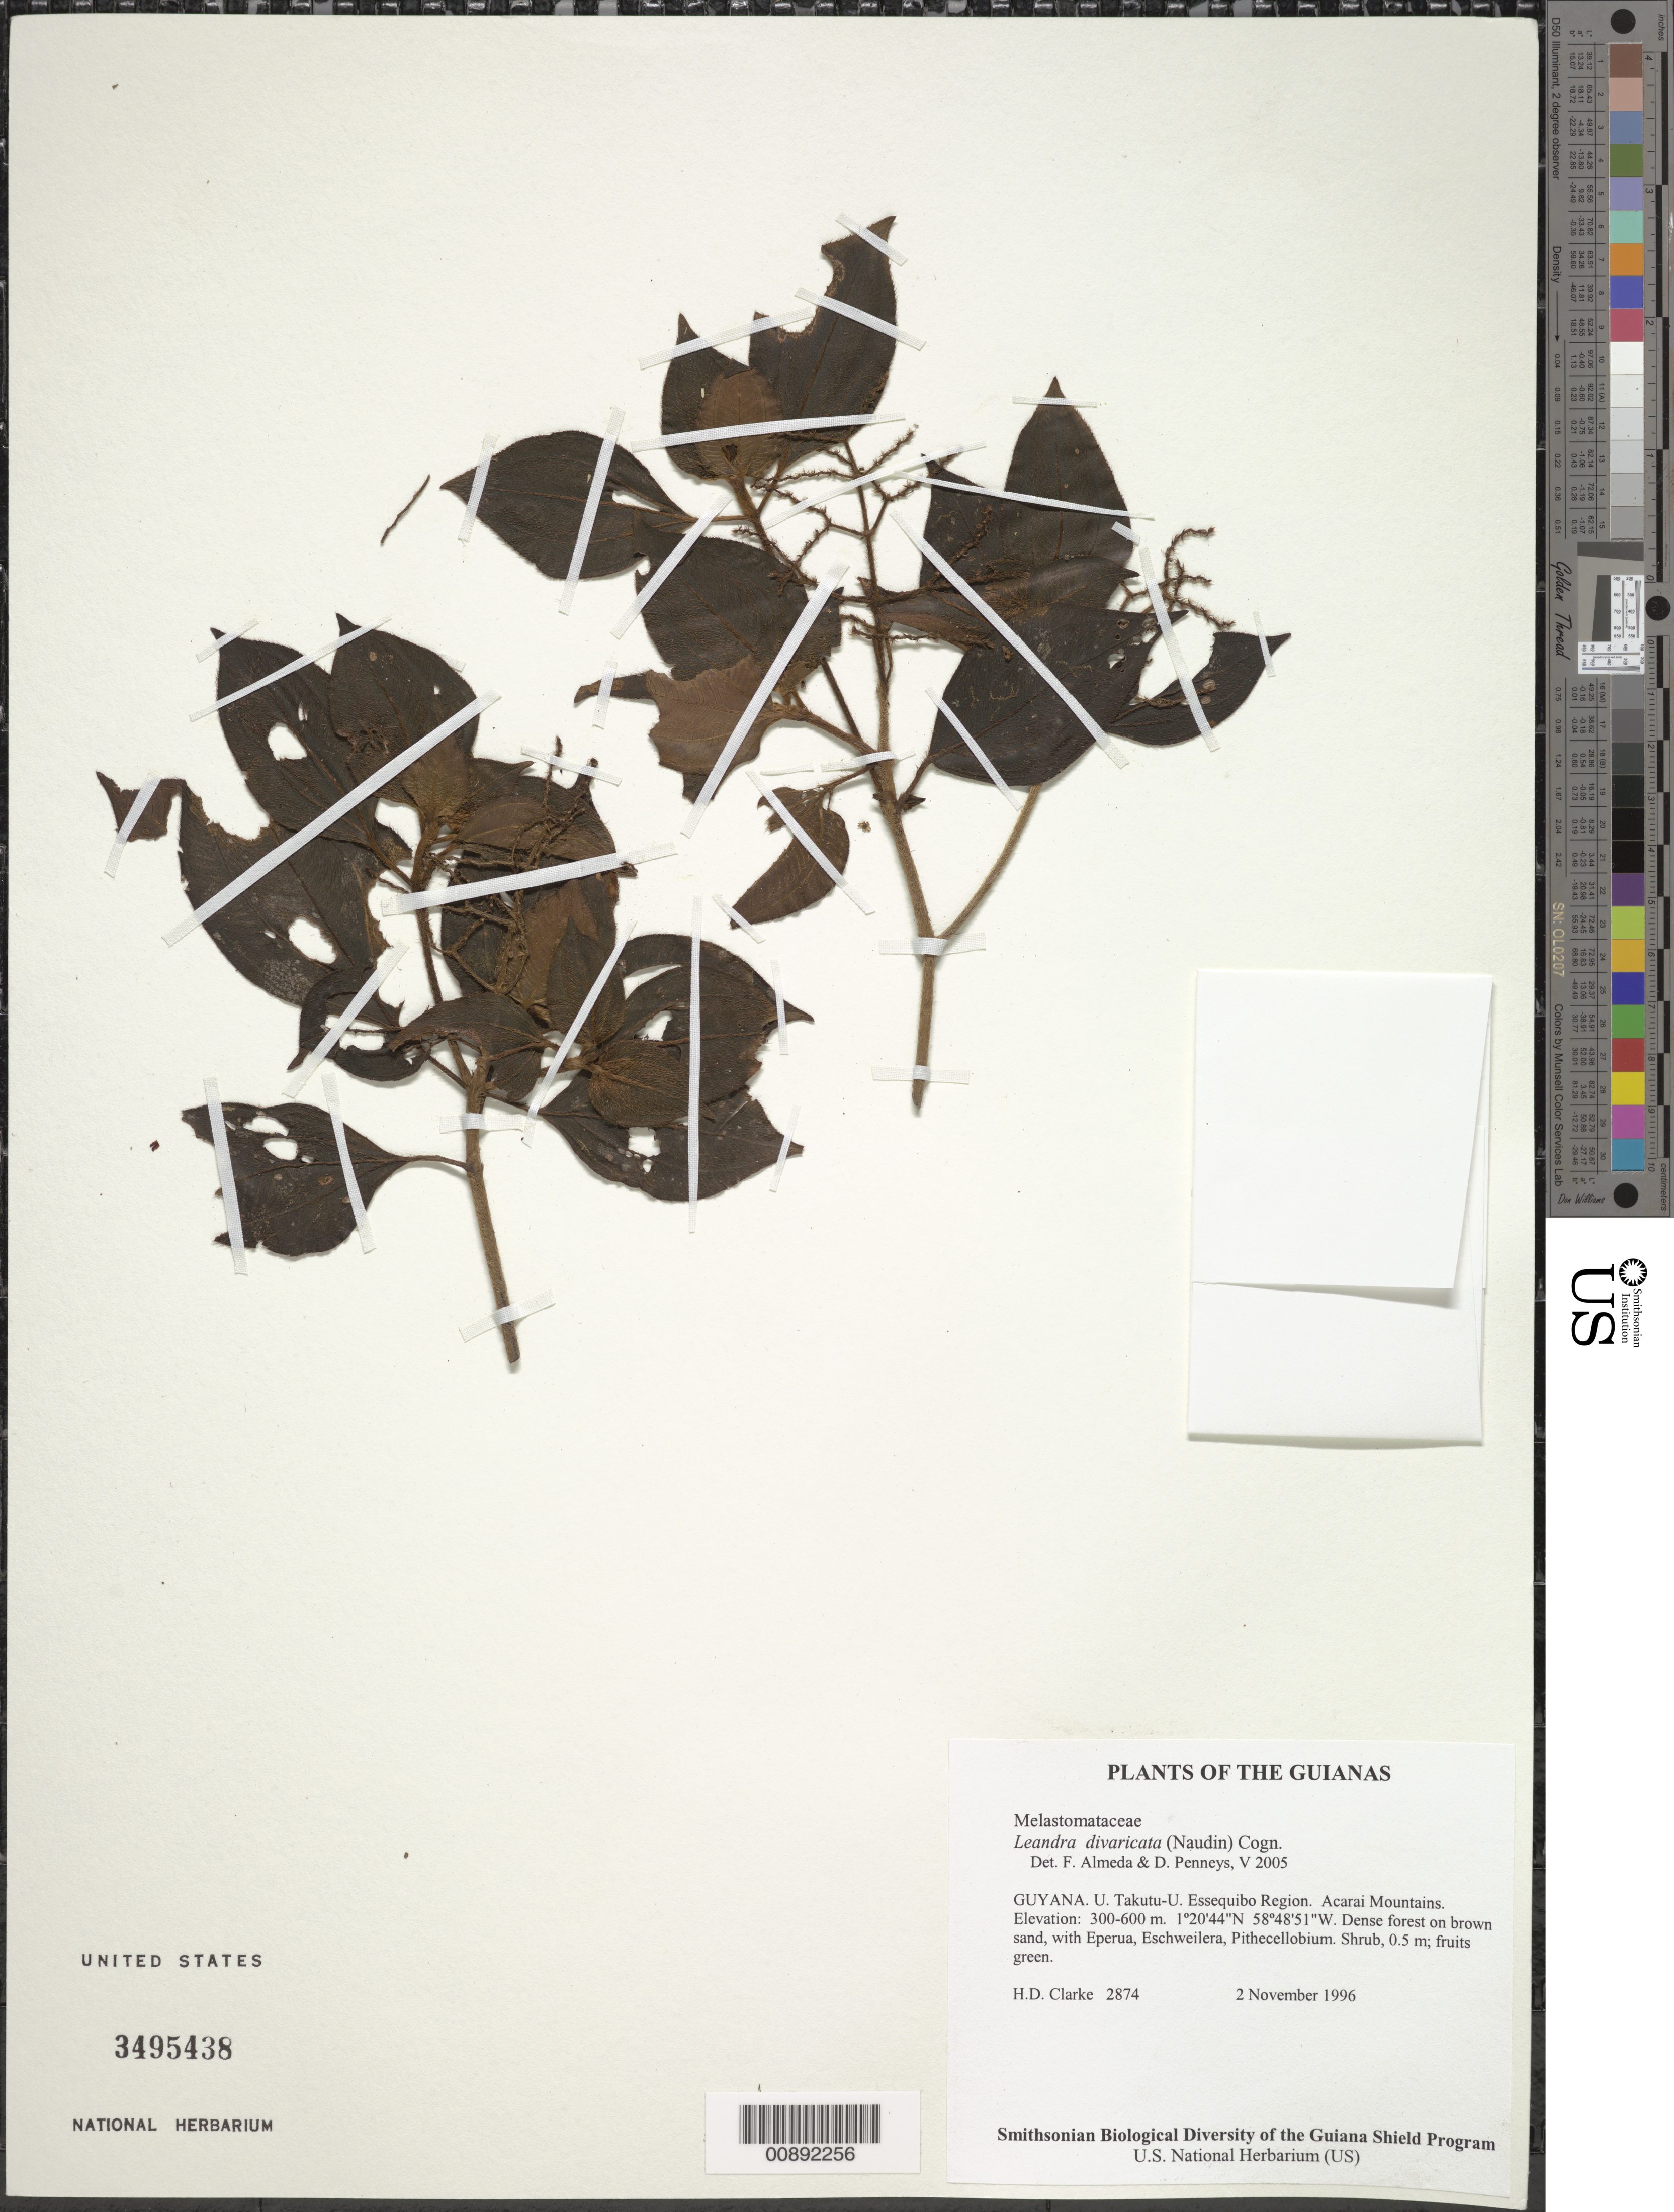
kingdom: Plantae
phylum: Tracheophyta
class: Magnoliopsida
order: Myrtales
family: Melastomataceae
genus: Leandra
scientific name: Leandra divaricata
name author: (Naudin) Cogn.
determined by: Almeda, F.; Penneys, D. S.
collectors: H. D. Clarke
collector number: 2874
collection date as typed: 2 November 1996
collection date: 1996-11-02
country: Guyana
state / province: U. Takutu-U. Essequibo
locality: Acarai Mountains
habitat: Dense forest on brown sand, with Eperua, Eschweilera, Pithecellobium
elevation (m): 300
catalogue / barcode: US 3495438